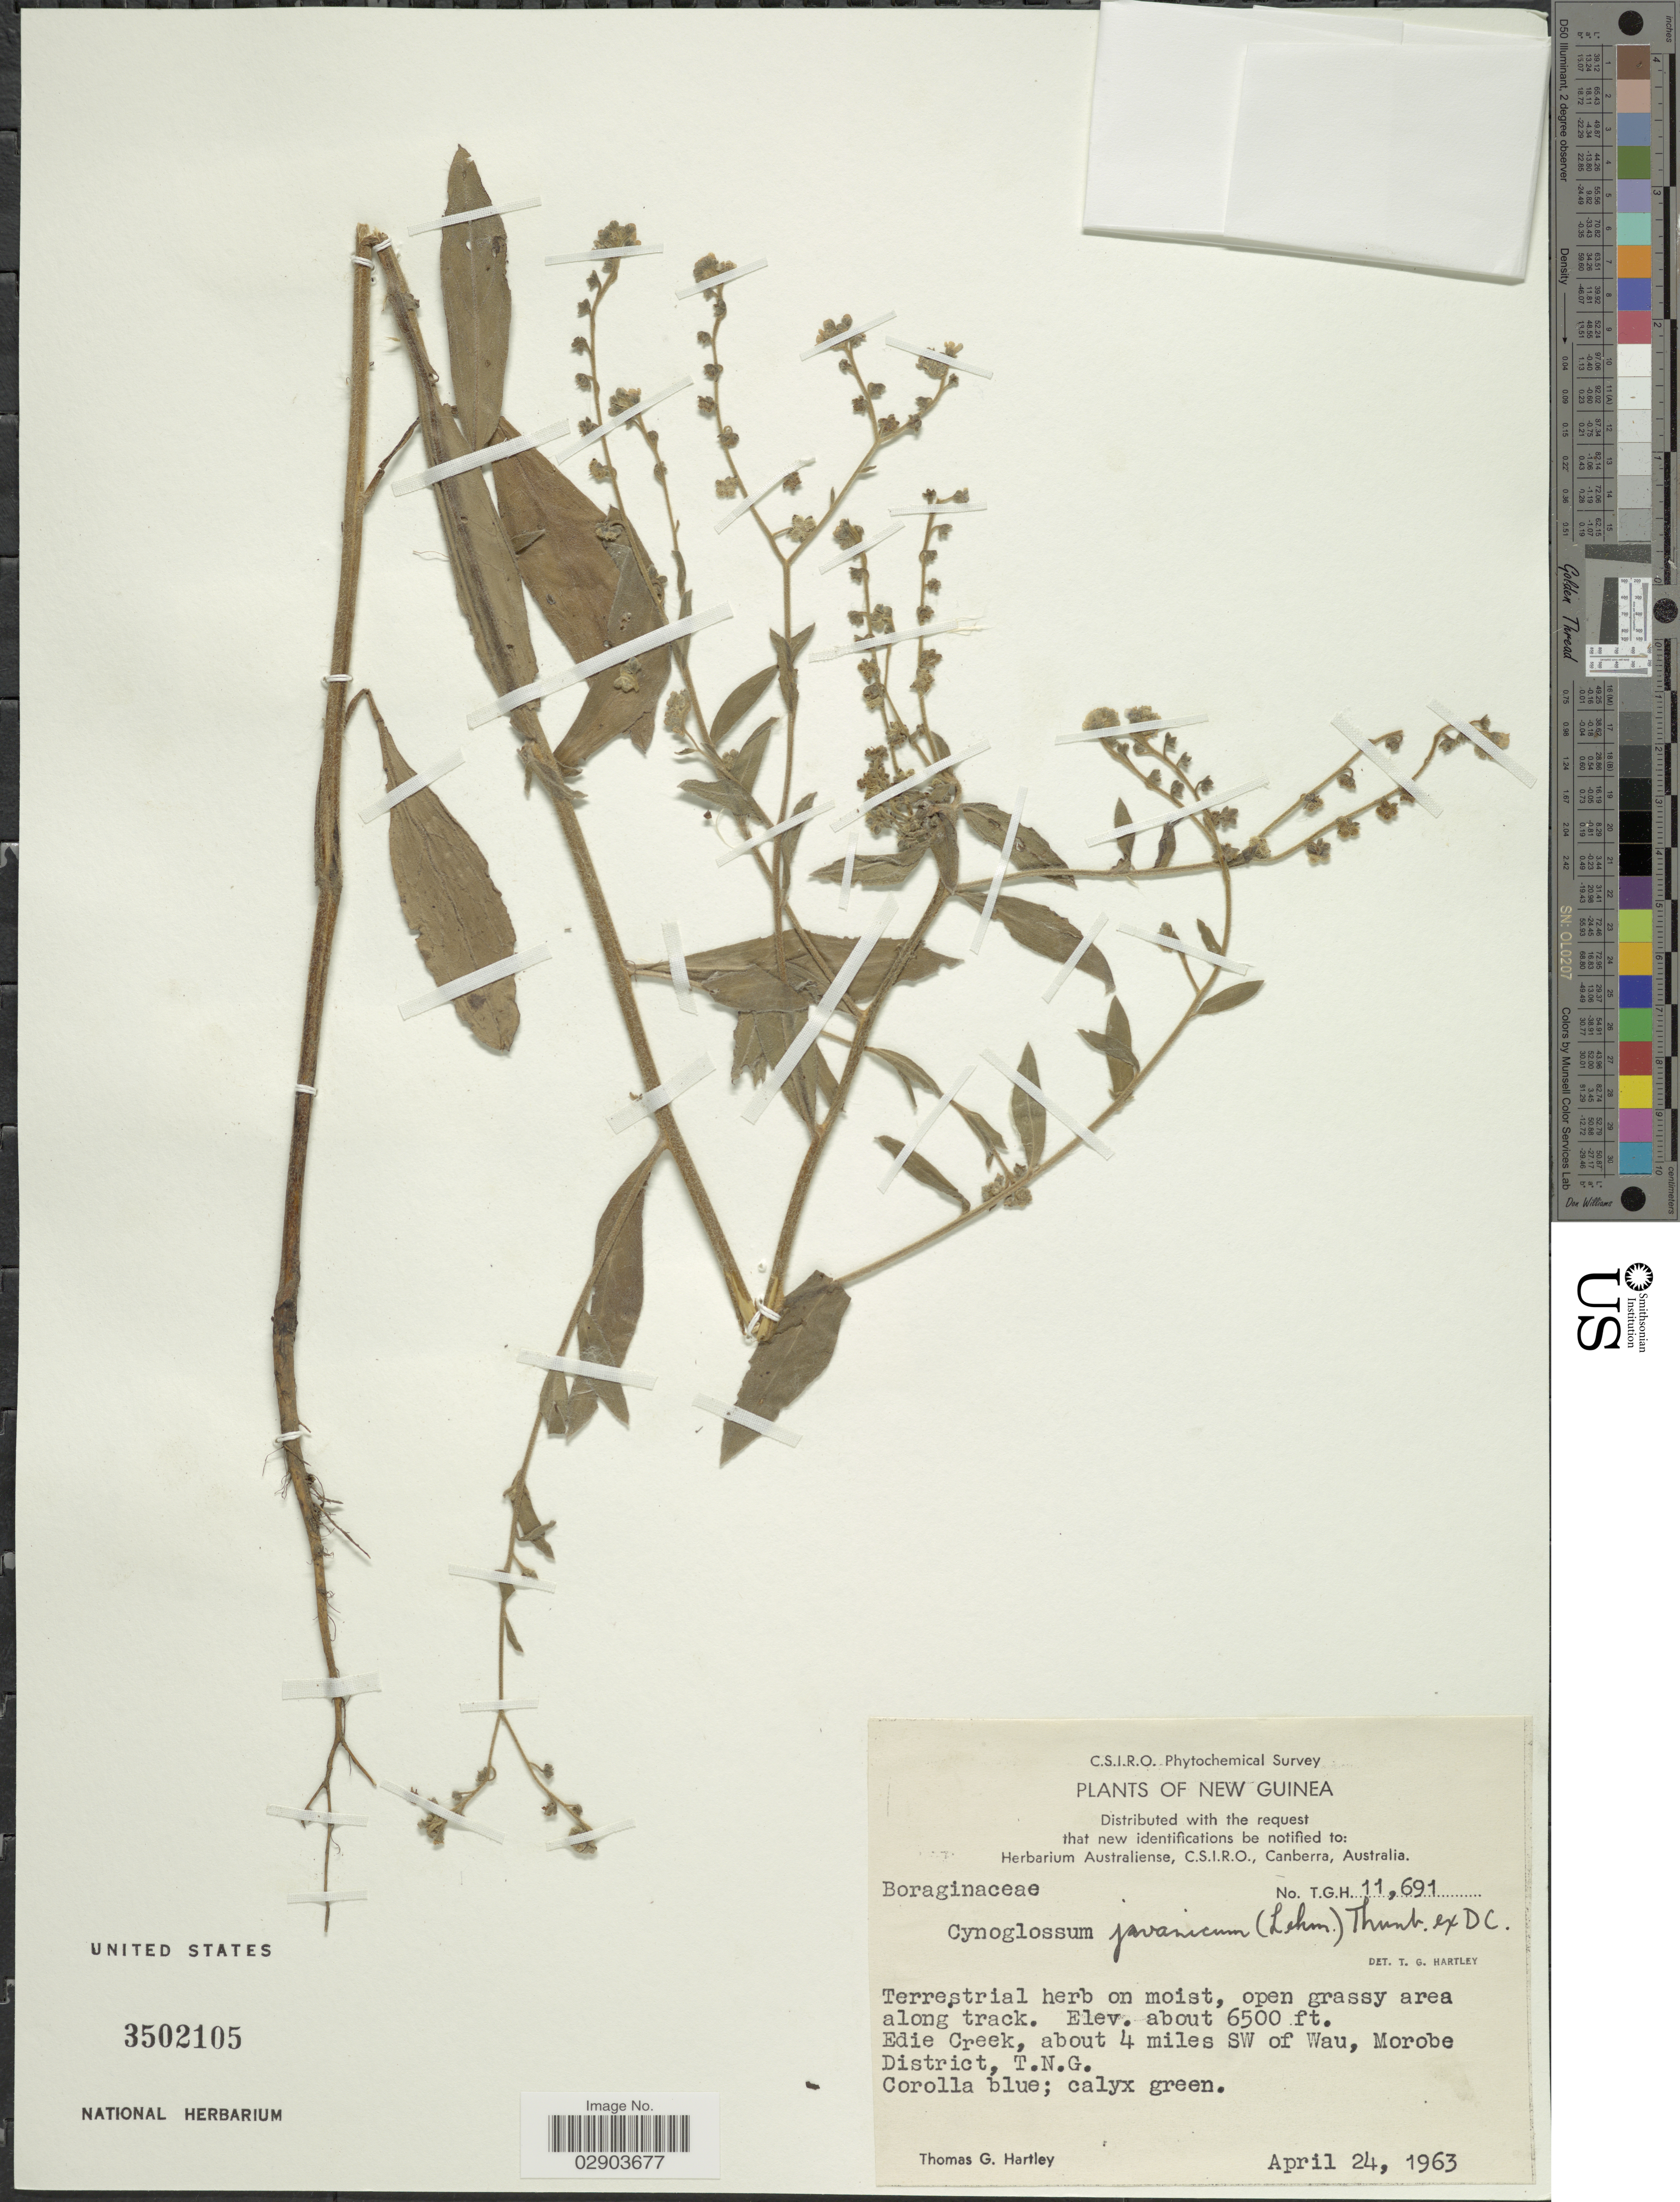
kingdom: Plantae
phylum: Tracheophyta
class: Magnoliopsida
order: Boraginales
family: Boraginaceae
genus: Cynoglossum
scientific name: Cynoglossum javanicum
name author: Thunb. ex Lehm.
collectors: T. G. Hartley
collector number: T.G.H. 11691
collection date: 1963-04-24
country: Papua New Guinea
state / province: Morobe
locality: Edie Creek, about 4 miles SW of Wau, Morobe District, T.N.G., New Guinea.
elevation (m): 1981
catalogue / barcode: US 3502105